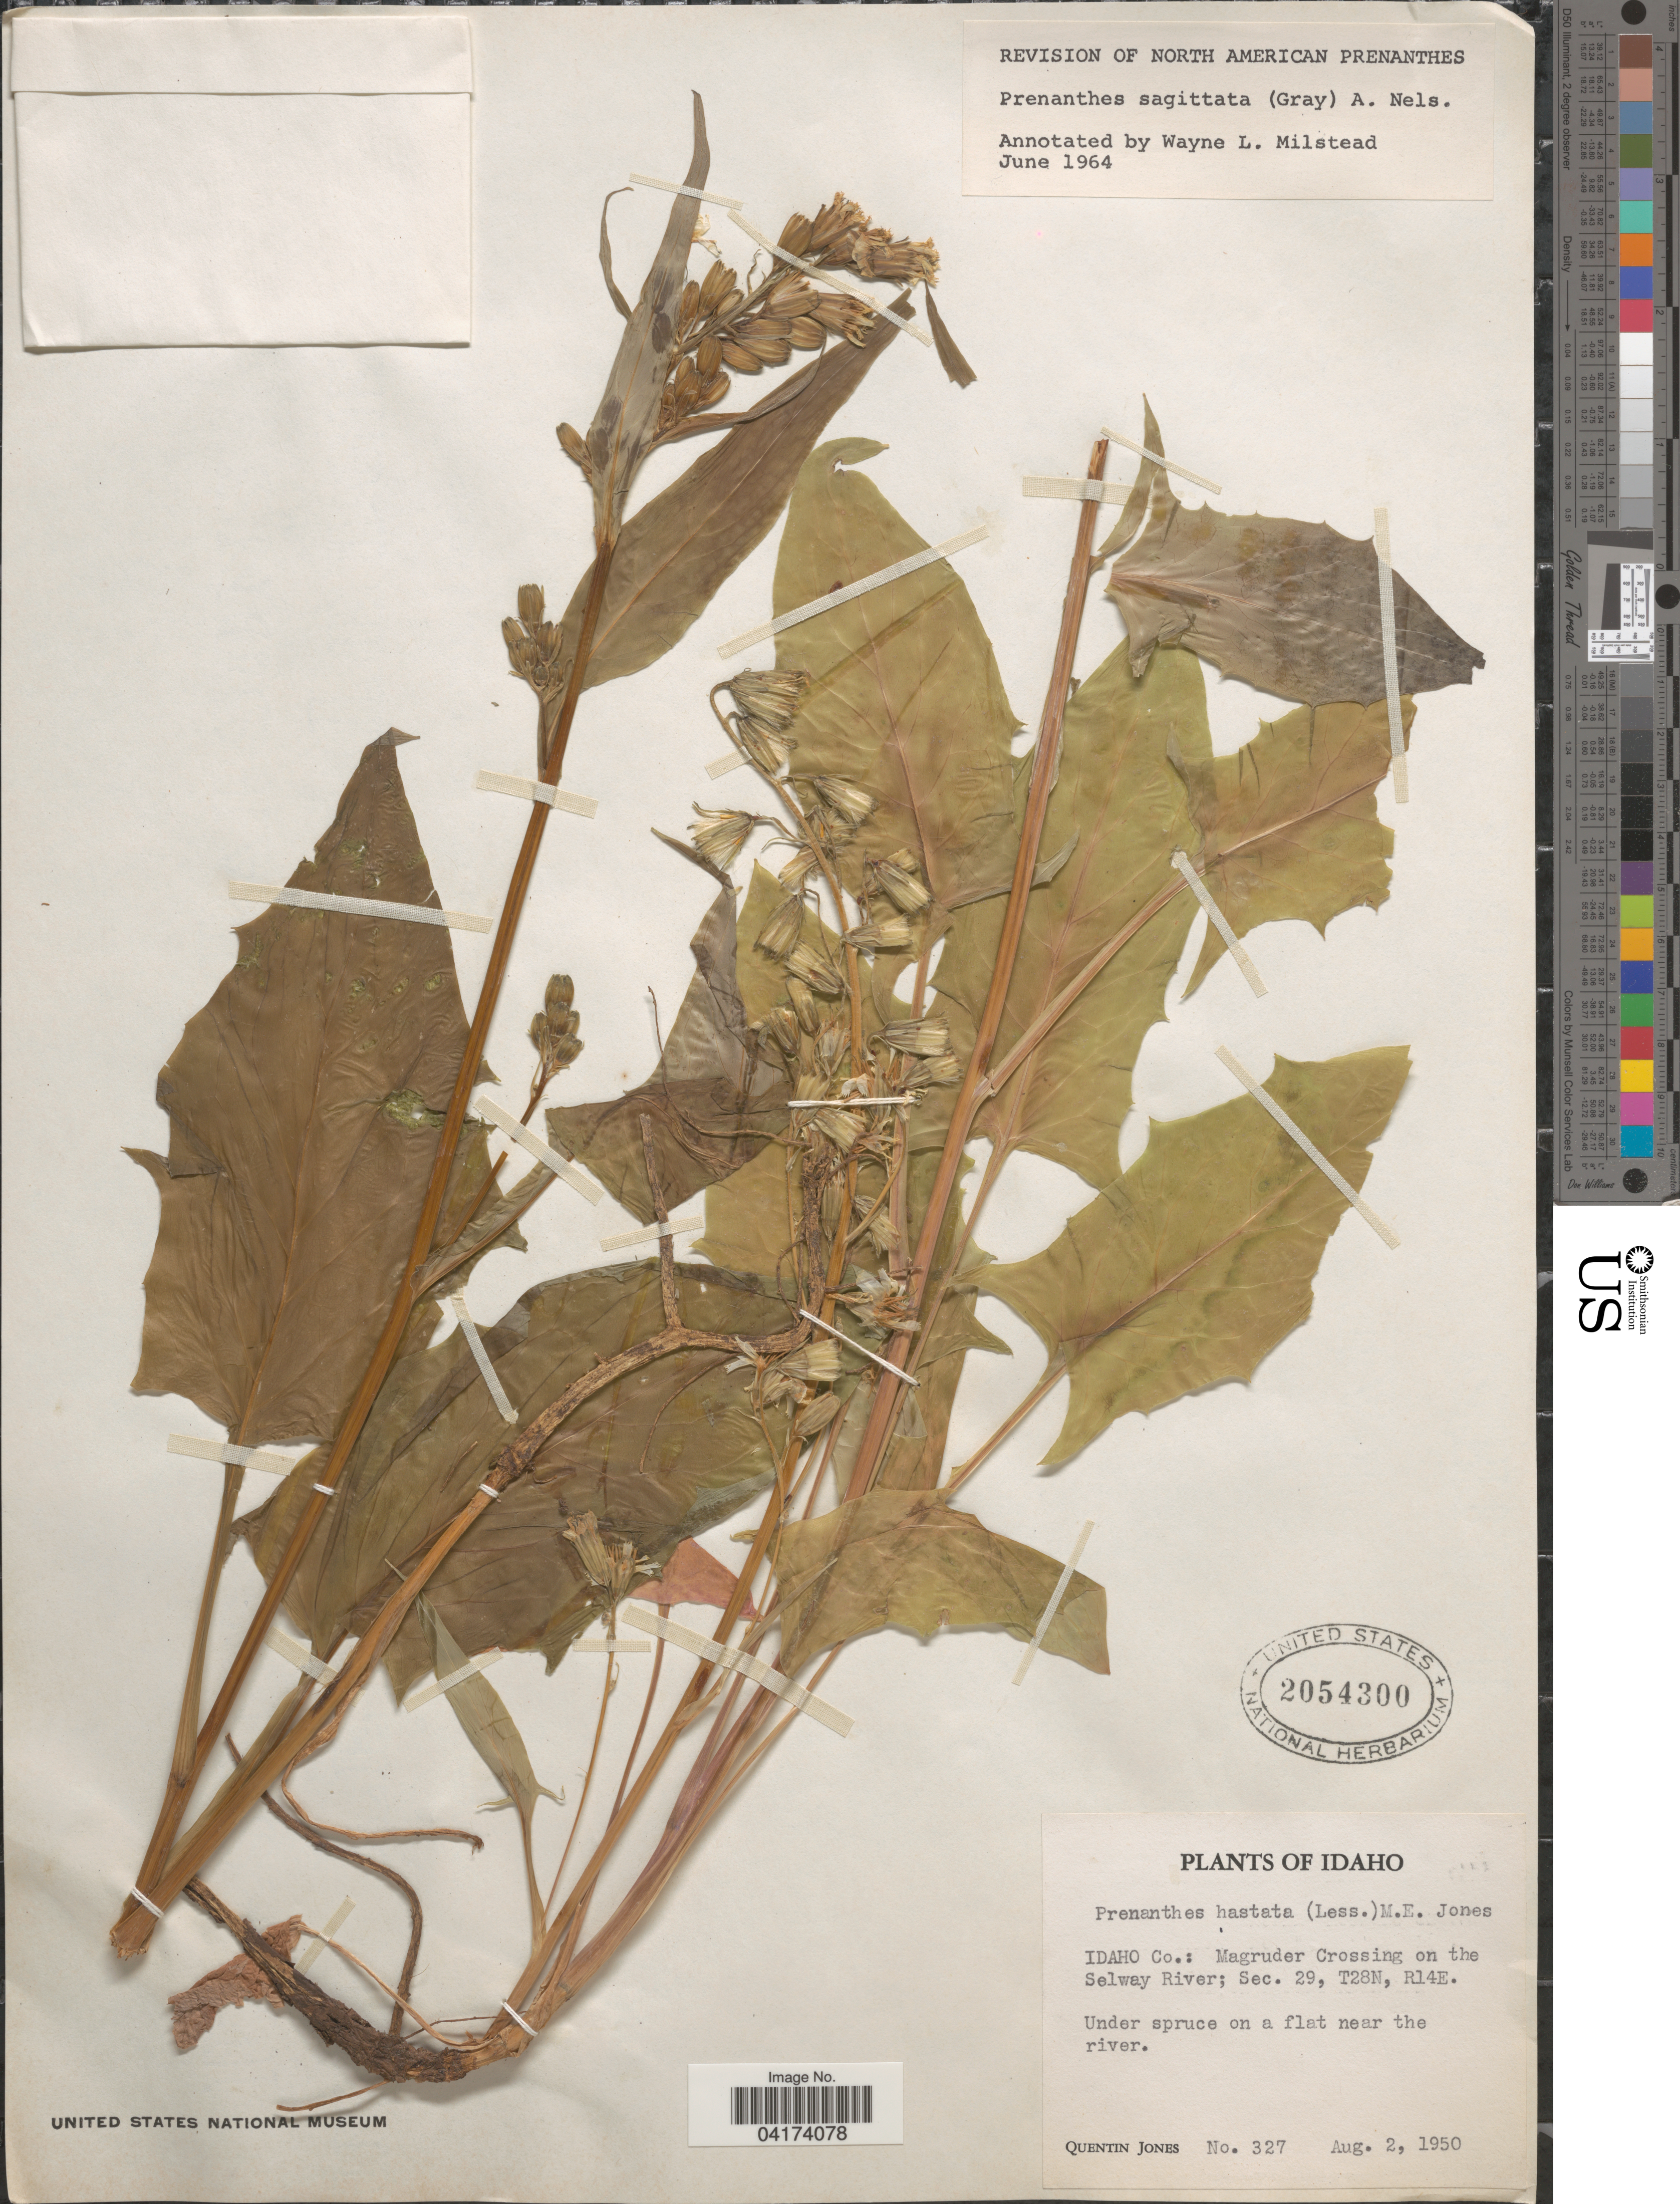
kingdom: Plantae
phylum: Tracheophyta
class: Magnoliopsida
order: Asterales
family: Asteraceae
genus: Nabalus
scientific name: Nabalus sagittatus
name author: (A. Gray) Rydb.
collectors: Q. Jones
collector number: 327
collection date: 1950-08-02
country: United States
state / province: Idaho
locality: Idaho Co.: Magruder Crossing on the Selway River; Sec. 29, T28N, R14E.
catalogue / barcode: US 2054300